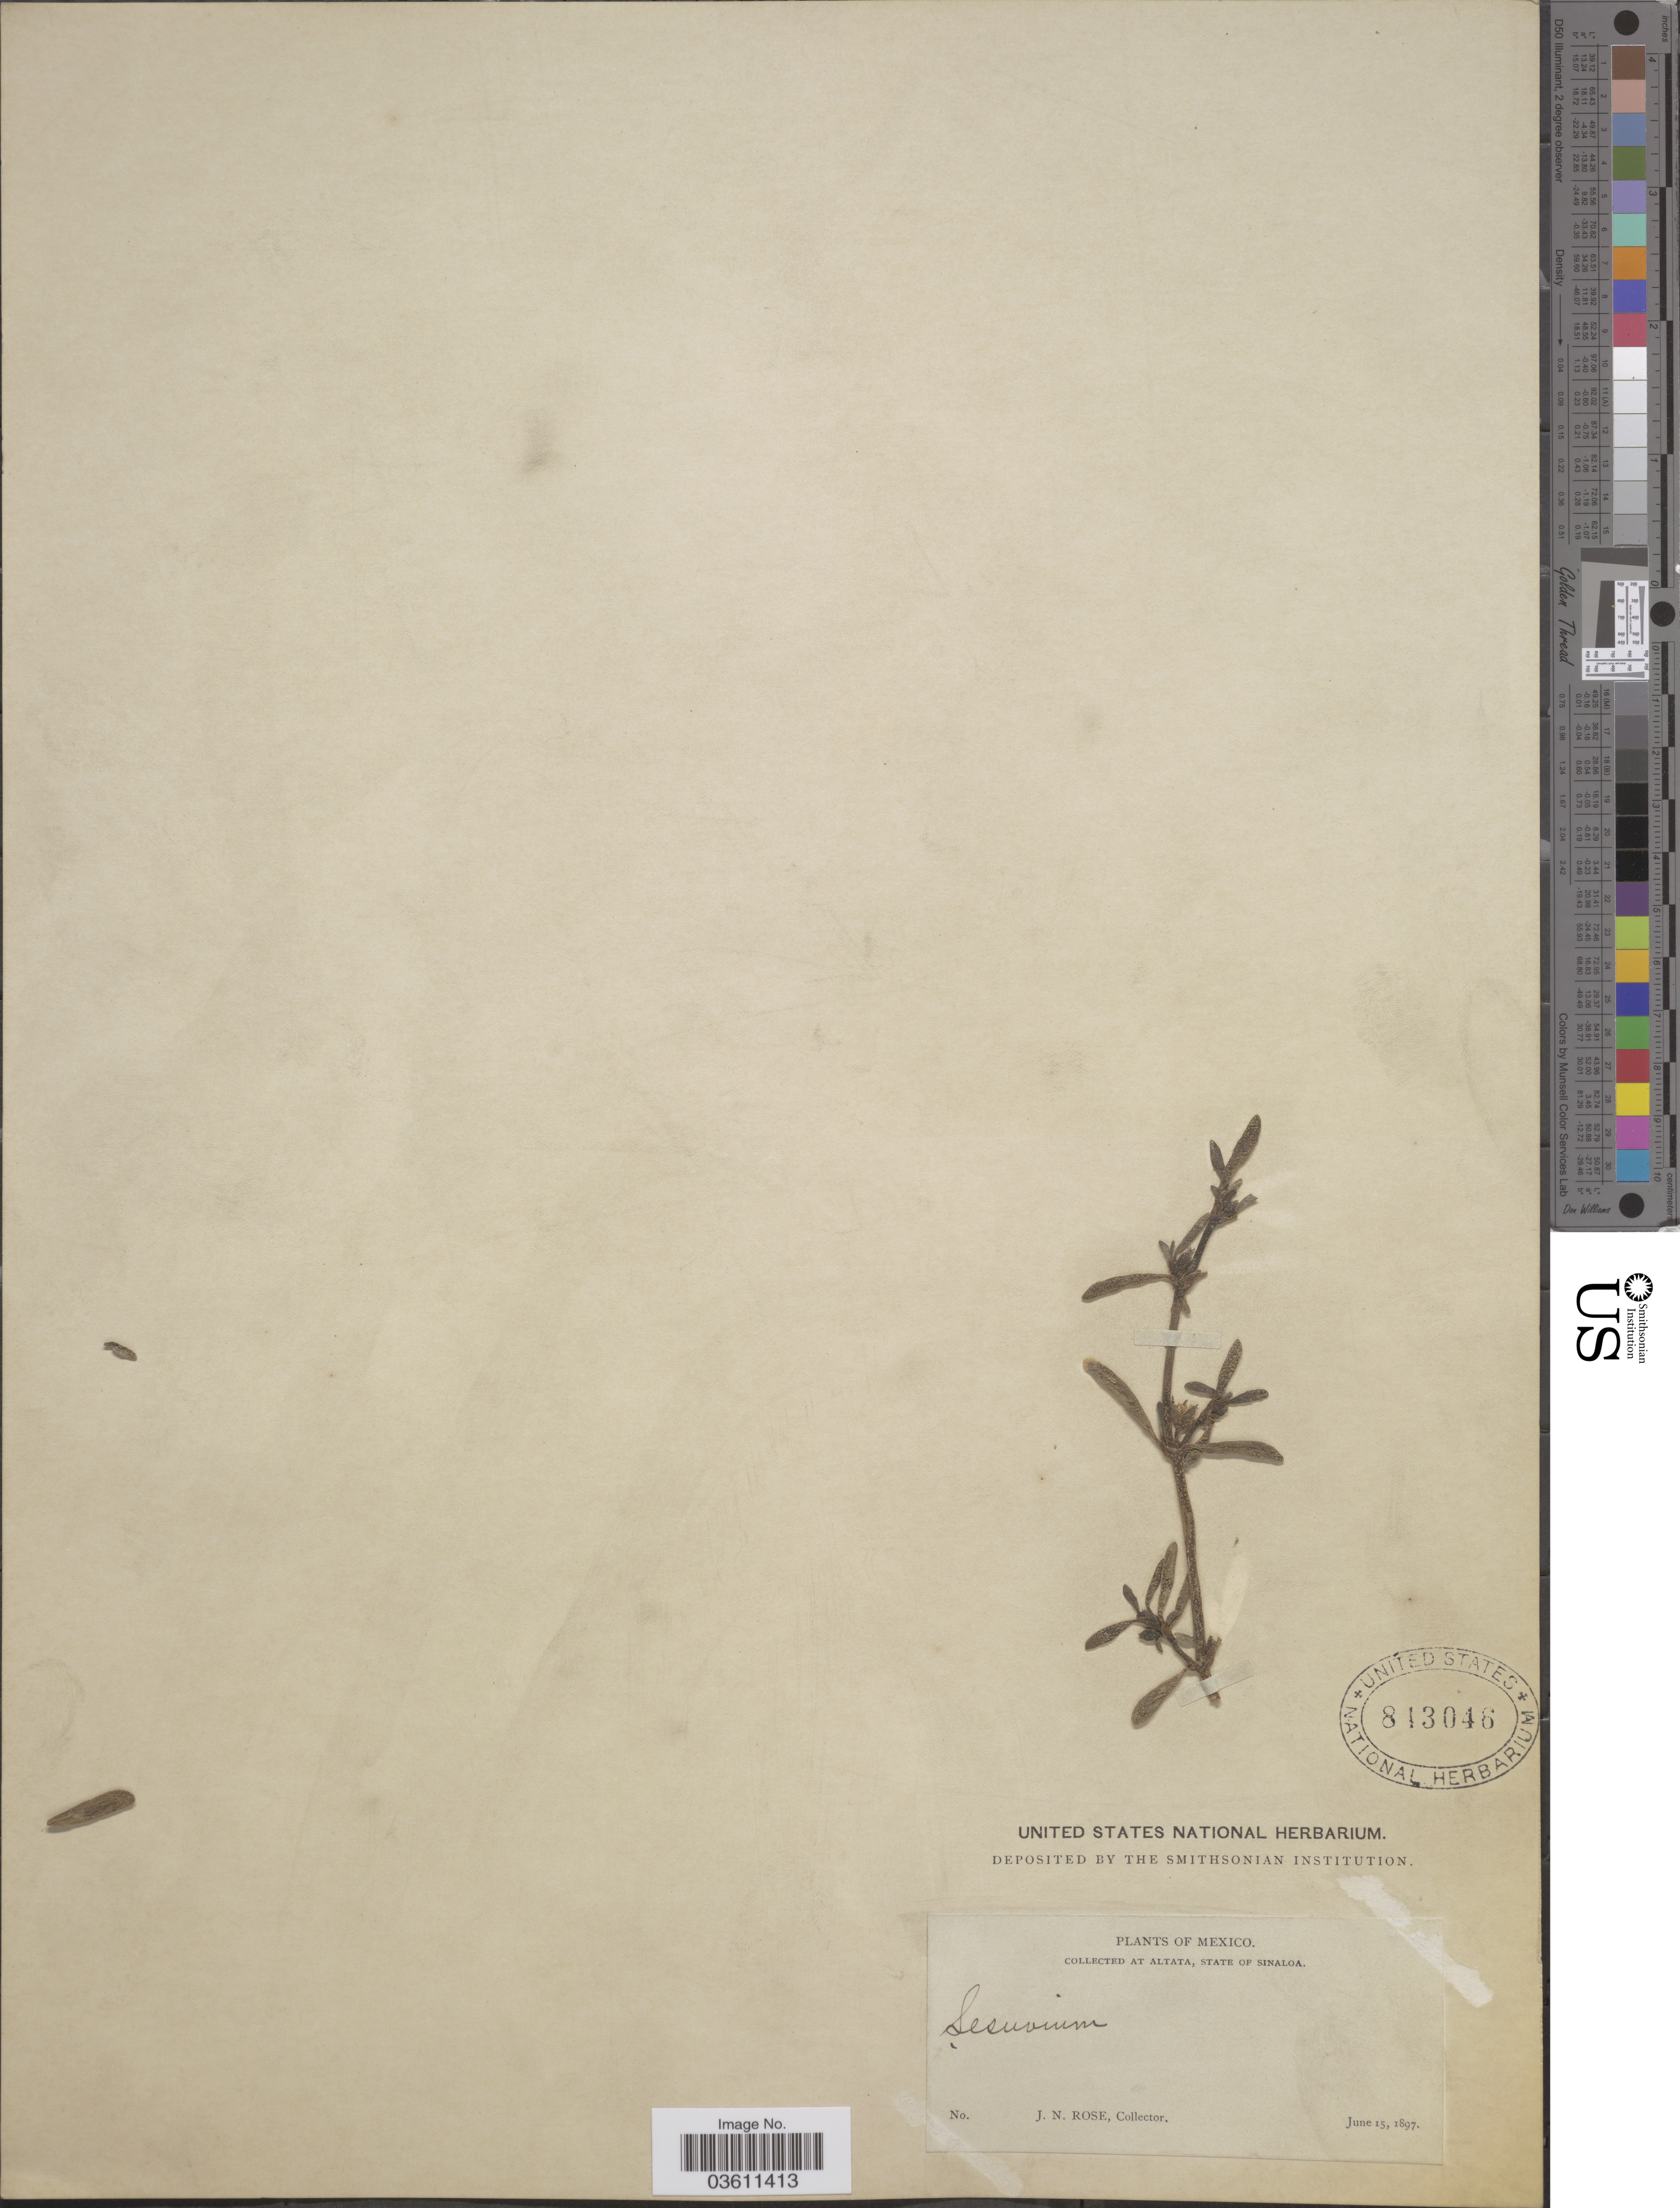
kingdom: Plantae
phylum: Tracheophyta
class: Magnoliopsida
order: Caryophyllales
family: Aizoaceae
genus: Sesuvium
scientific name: Sesuvium revolutifolium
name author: Ortega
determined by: Strong, Mark T., (BOT), Smithsonian Institution - National Museum of Natural History (UNITED STATES)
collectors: J. N. Rose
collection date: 1897-06-15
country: Mexico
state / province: Sinaloa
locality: Altata.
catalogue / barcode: US 813046